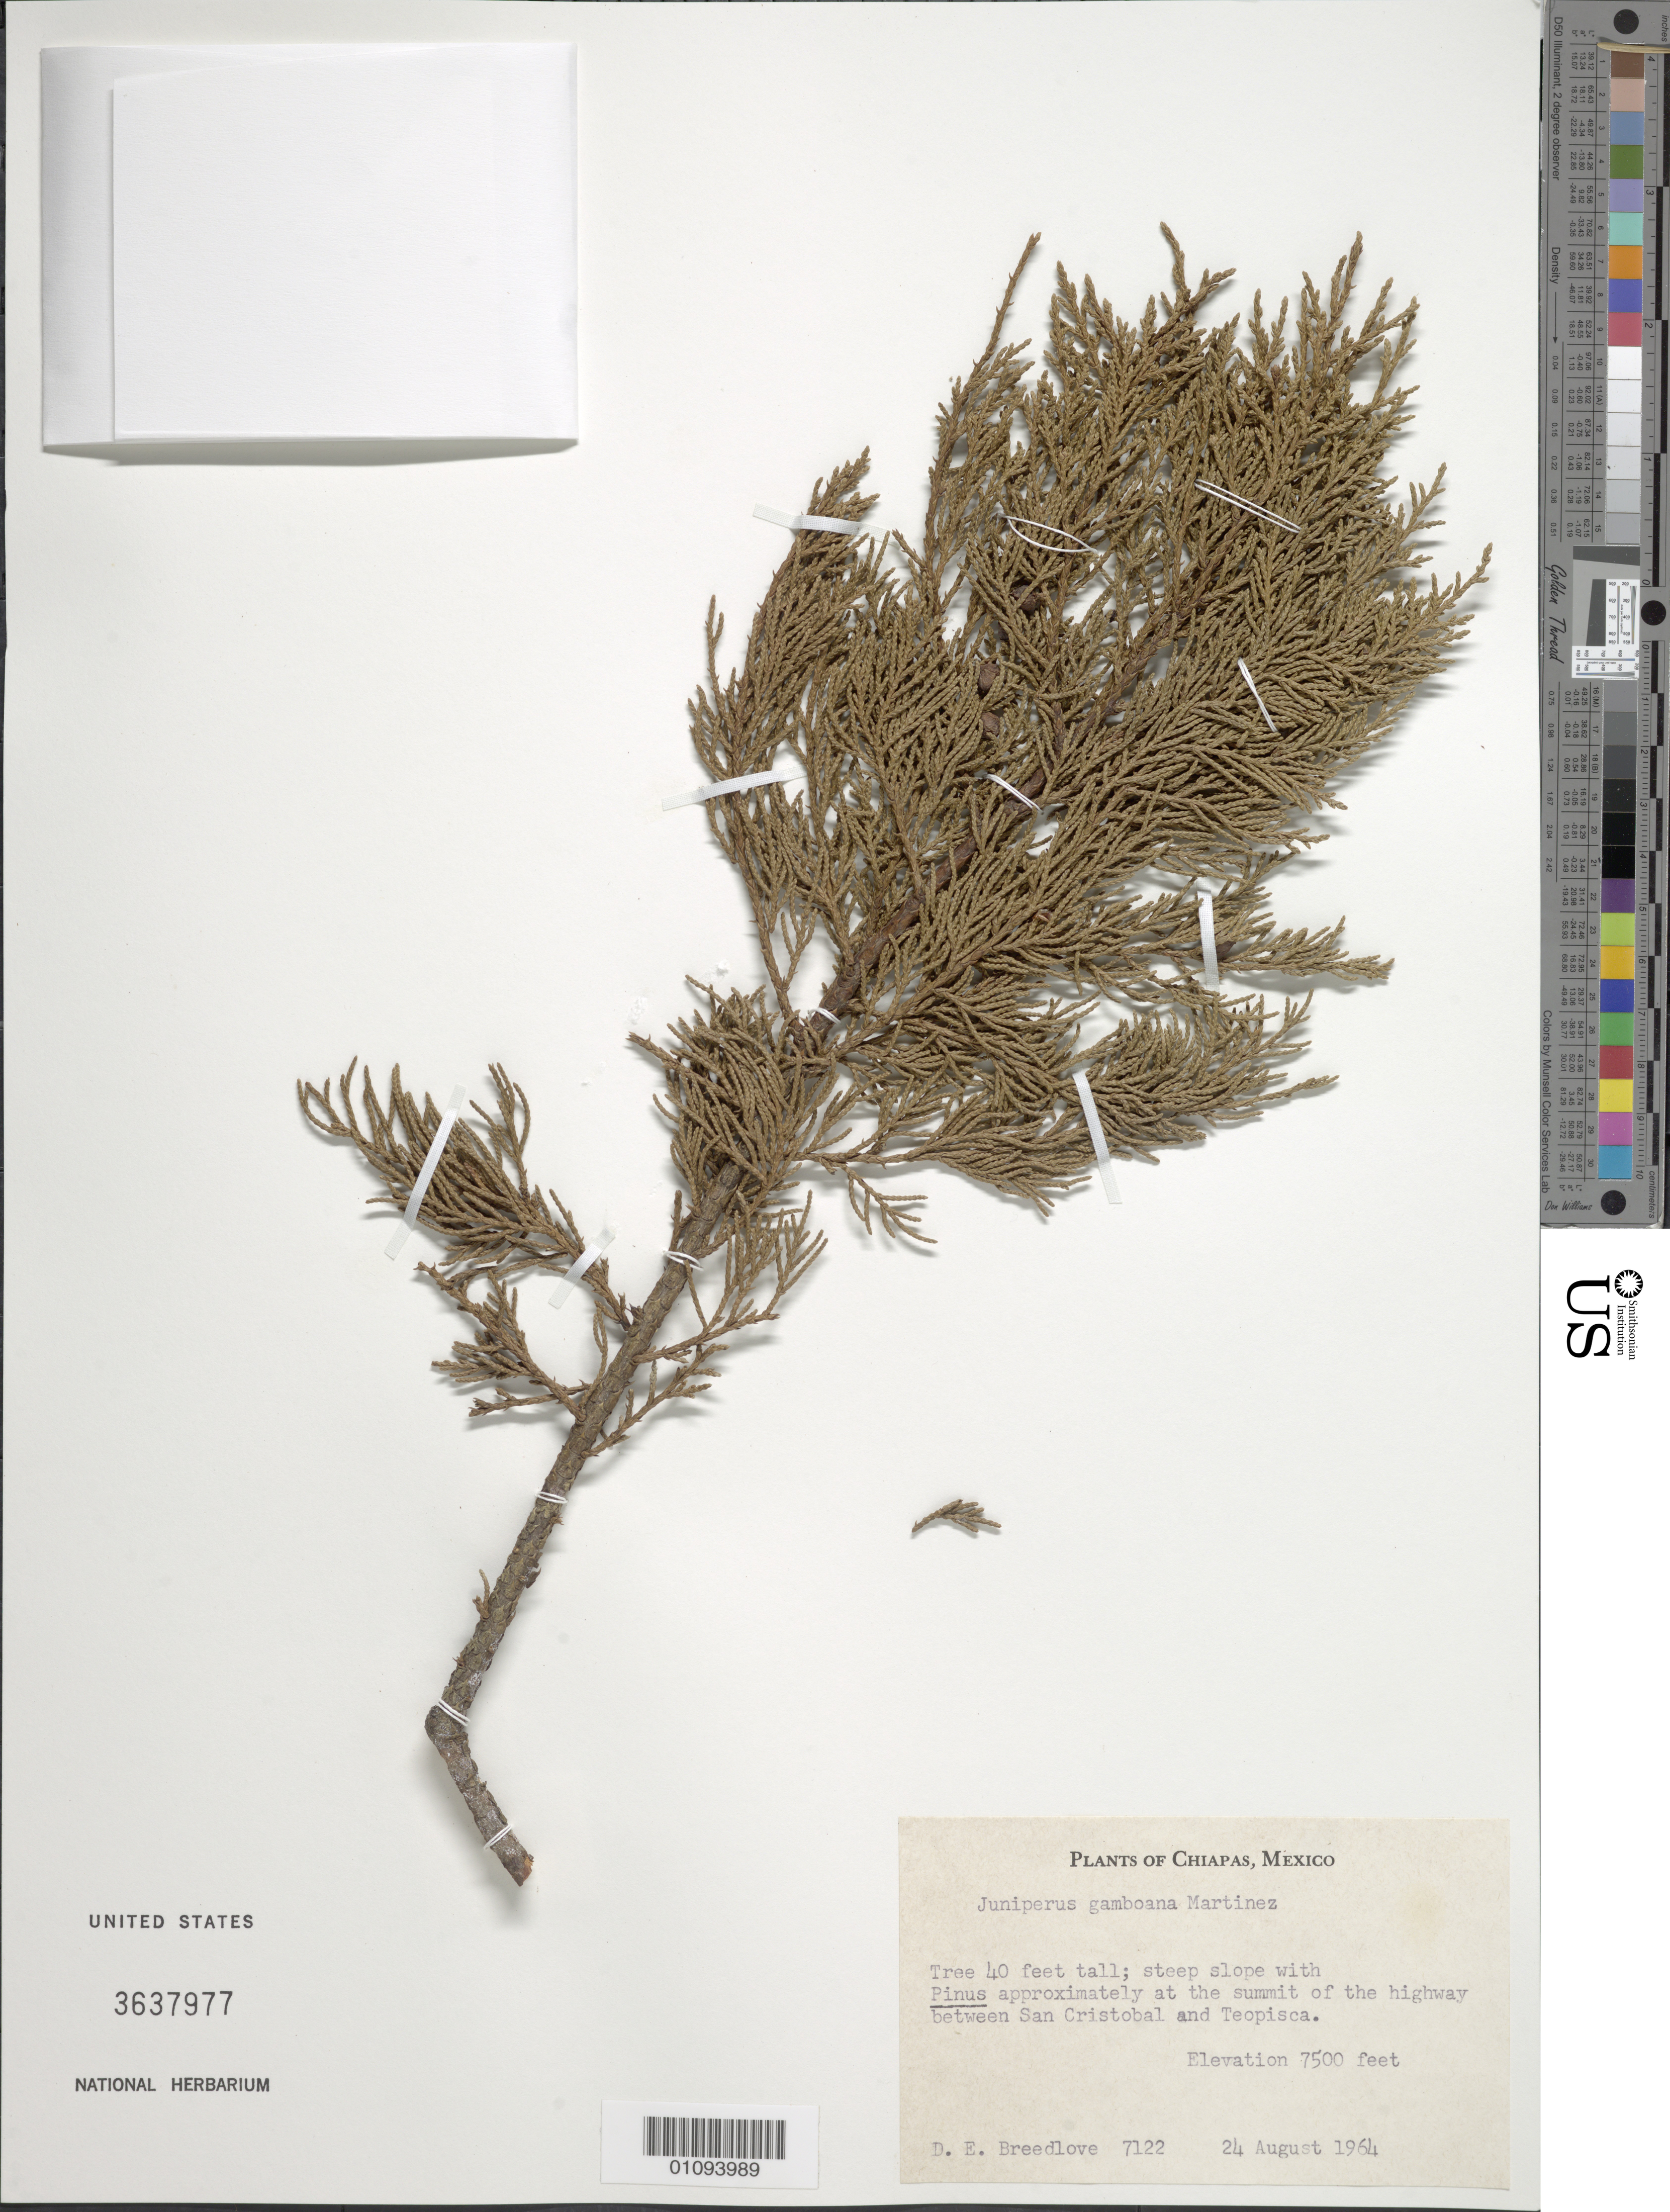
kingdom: Plantae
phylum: Tracheophyta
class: Pinopsida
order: Pinales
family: Cupressaceae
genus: Juniperus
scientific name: Juniperus gamboana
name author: Martínez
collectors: D. E. Breedlove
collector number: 7122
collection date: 1964-08-24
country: Mexico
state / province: Chiapas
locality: Steep slope approximately at the summit of the highway between San Cristobal and Teopisca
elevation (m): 2286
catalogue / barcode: US 3637977